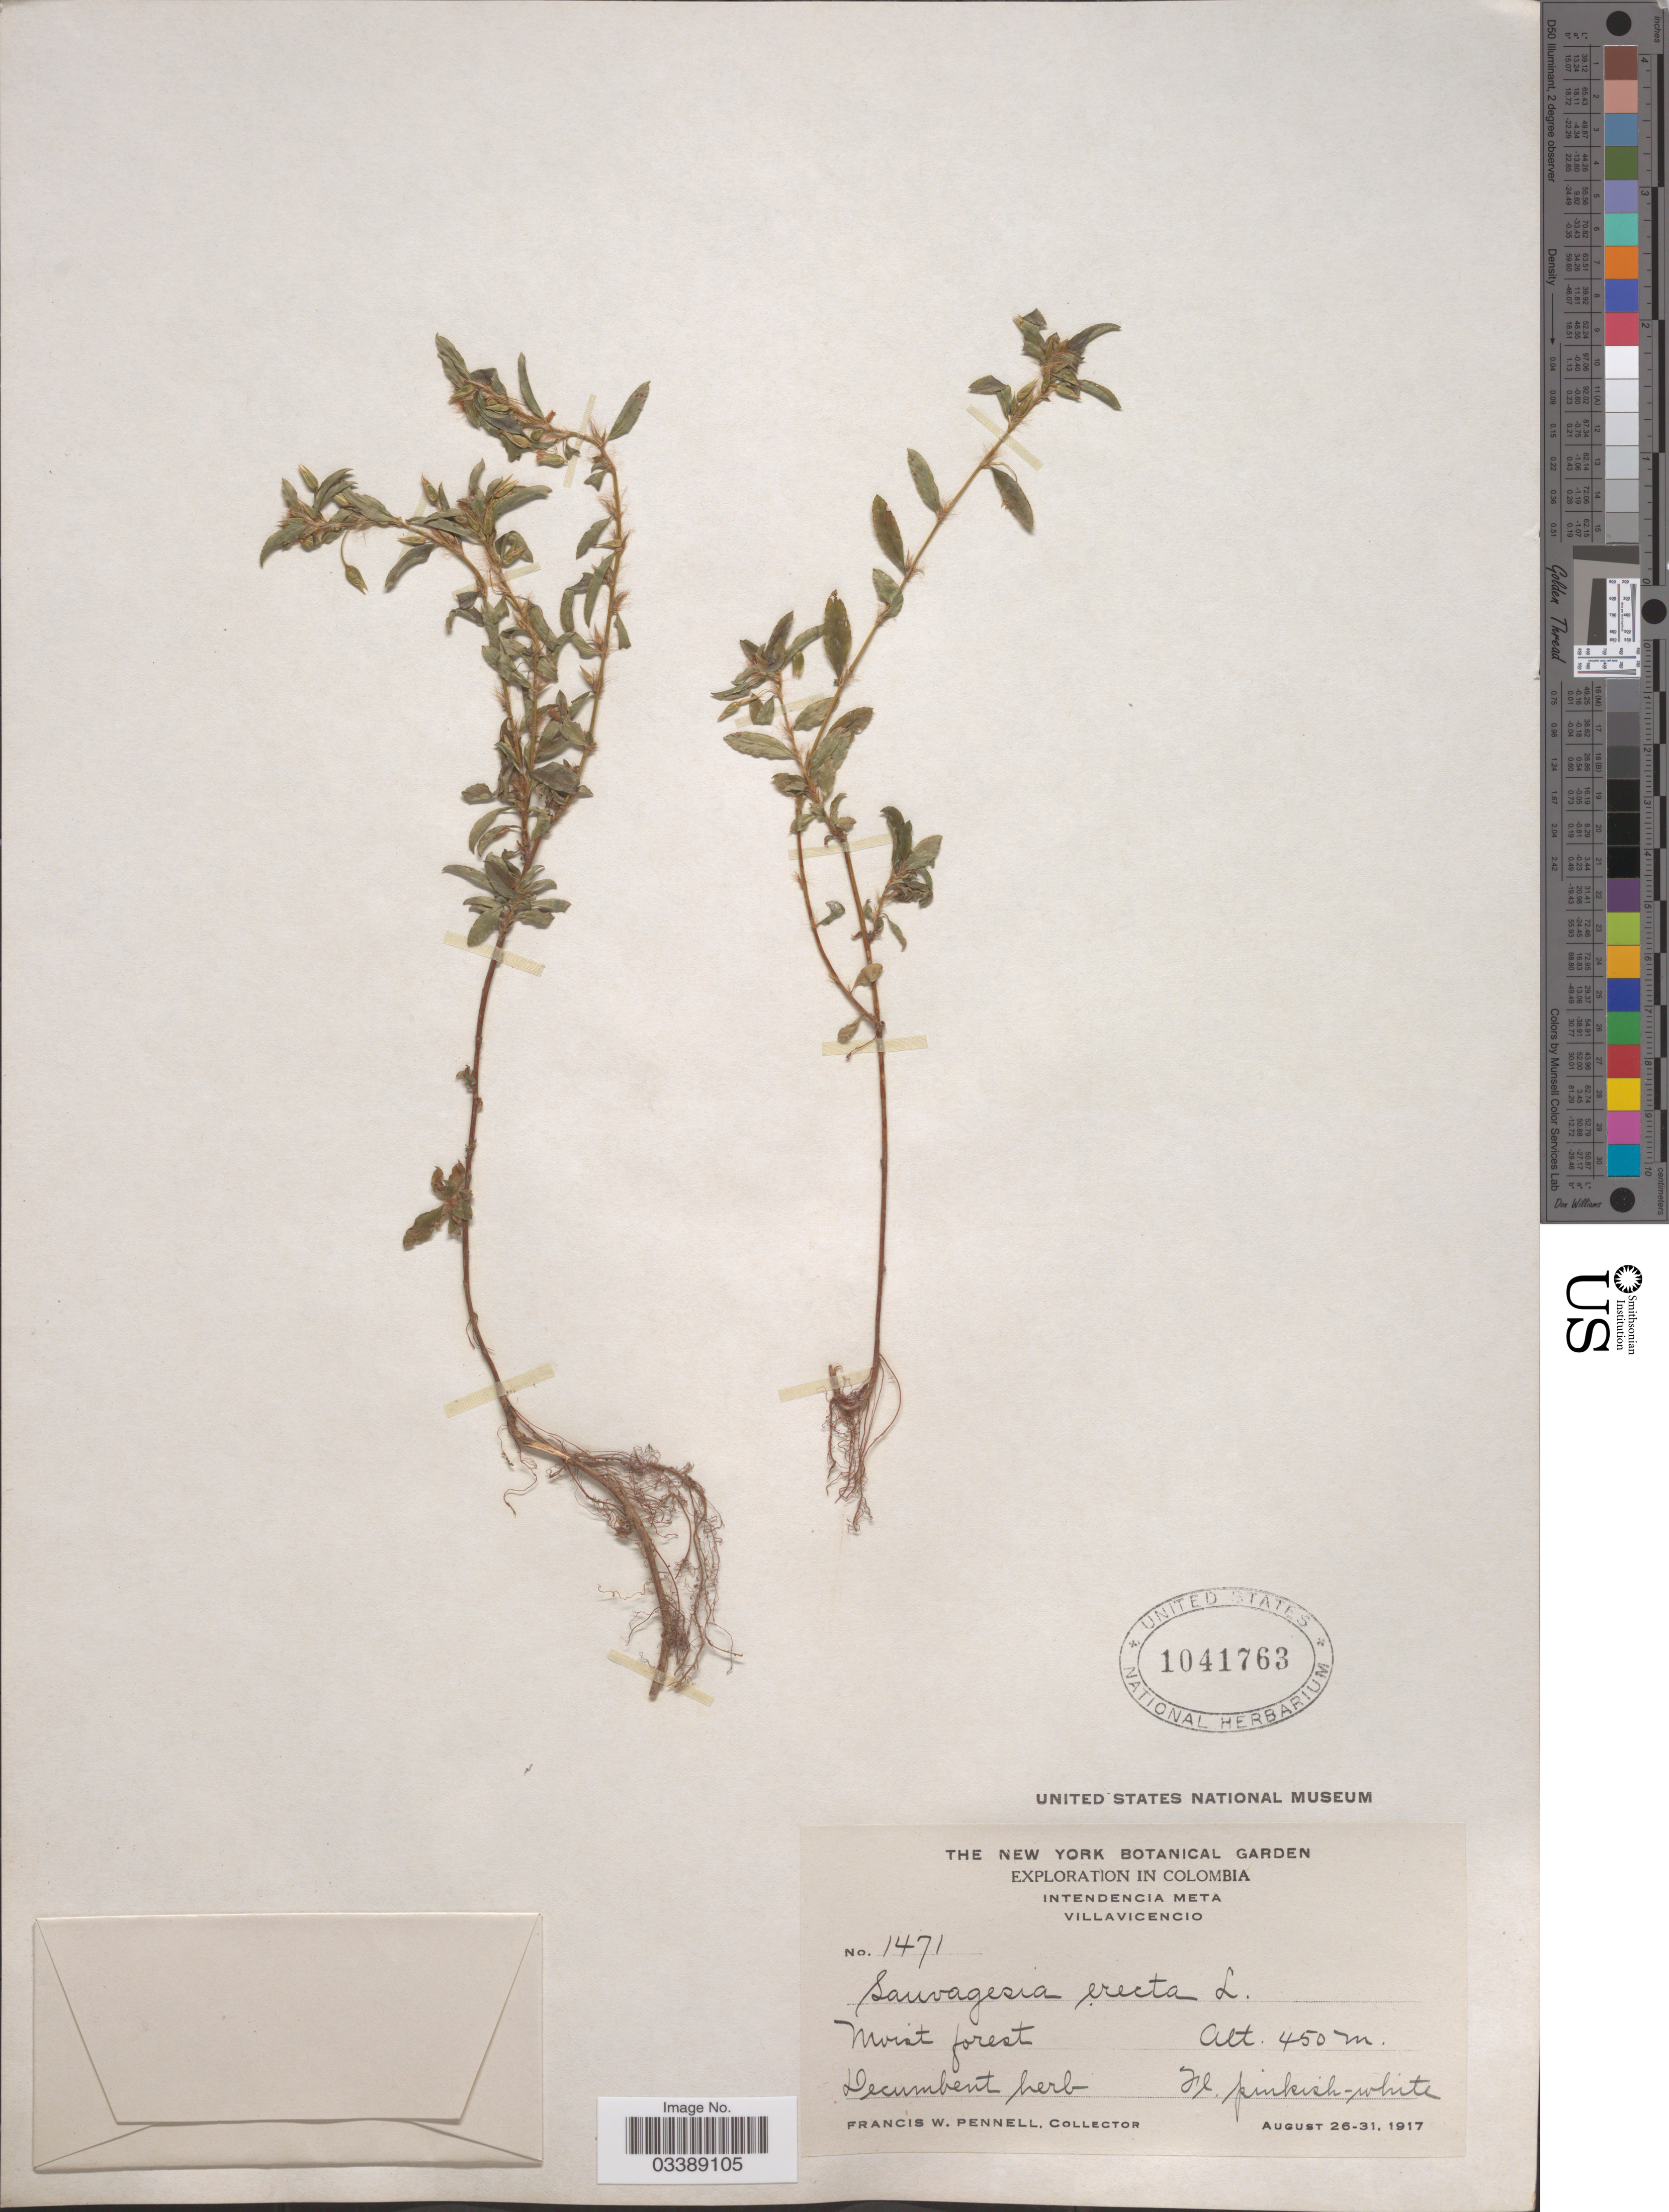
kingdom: Plantae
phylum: Tracheophyta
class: Magnoliopsida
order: Malpighiales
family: Ochnaceae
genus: Sauvagesia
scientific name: Sauvagesia erecta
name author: L.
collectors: F. W. Pennell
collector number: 1471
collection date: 1917-08-26/1917-08-31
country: Colombia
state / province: Meta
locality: Intendencia Meta. Villavicencio.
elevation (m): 450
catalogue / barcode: US 1041763